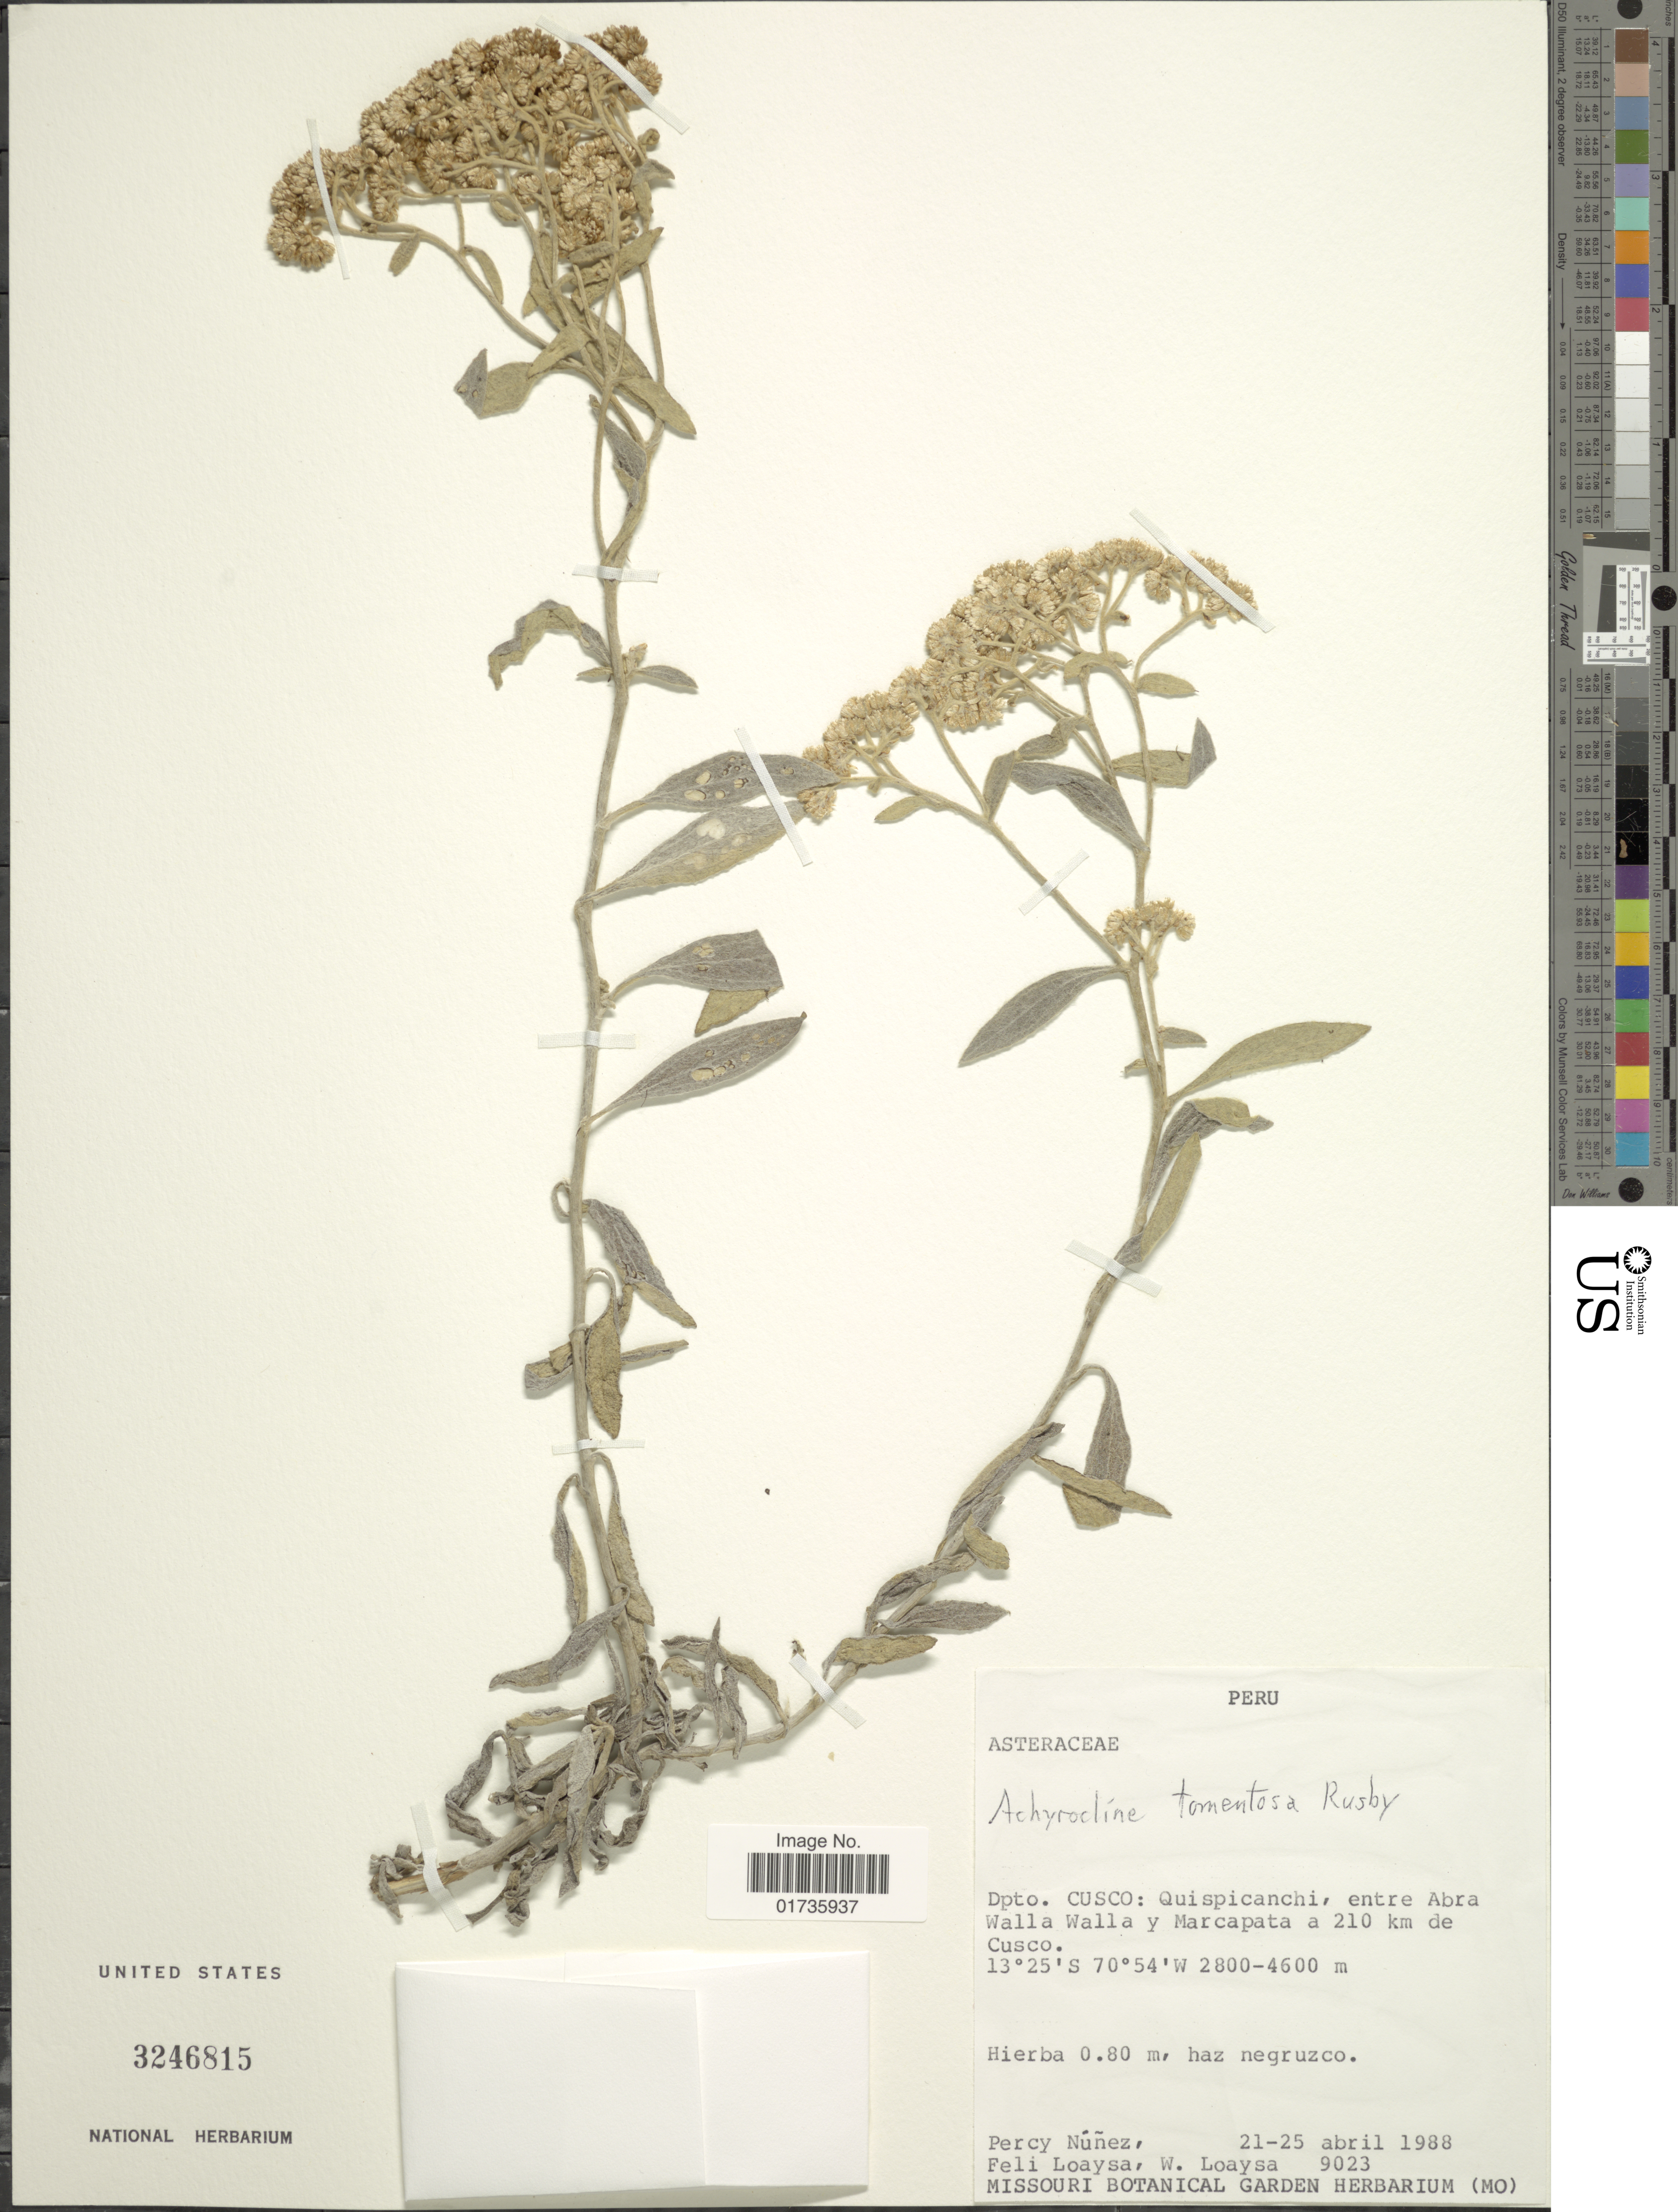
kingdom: Plantae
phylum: Tracheophyta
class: Magnoliopsida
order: Asterales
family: Asteraceae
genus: Achyrocline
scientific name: Achyrocline tomentosa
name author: Rusby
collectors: P. Nuñez V., F. Loaysa & W. Loaysa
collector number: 9023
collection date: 1988-04-21/1988-04-25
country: Peru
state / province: Cusco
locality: Dpto Cusco: Quispicanchi, entre Abra Walla Walla y Marcapata a 210 km de Cusco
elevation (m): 2800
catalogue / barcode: US 3246815